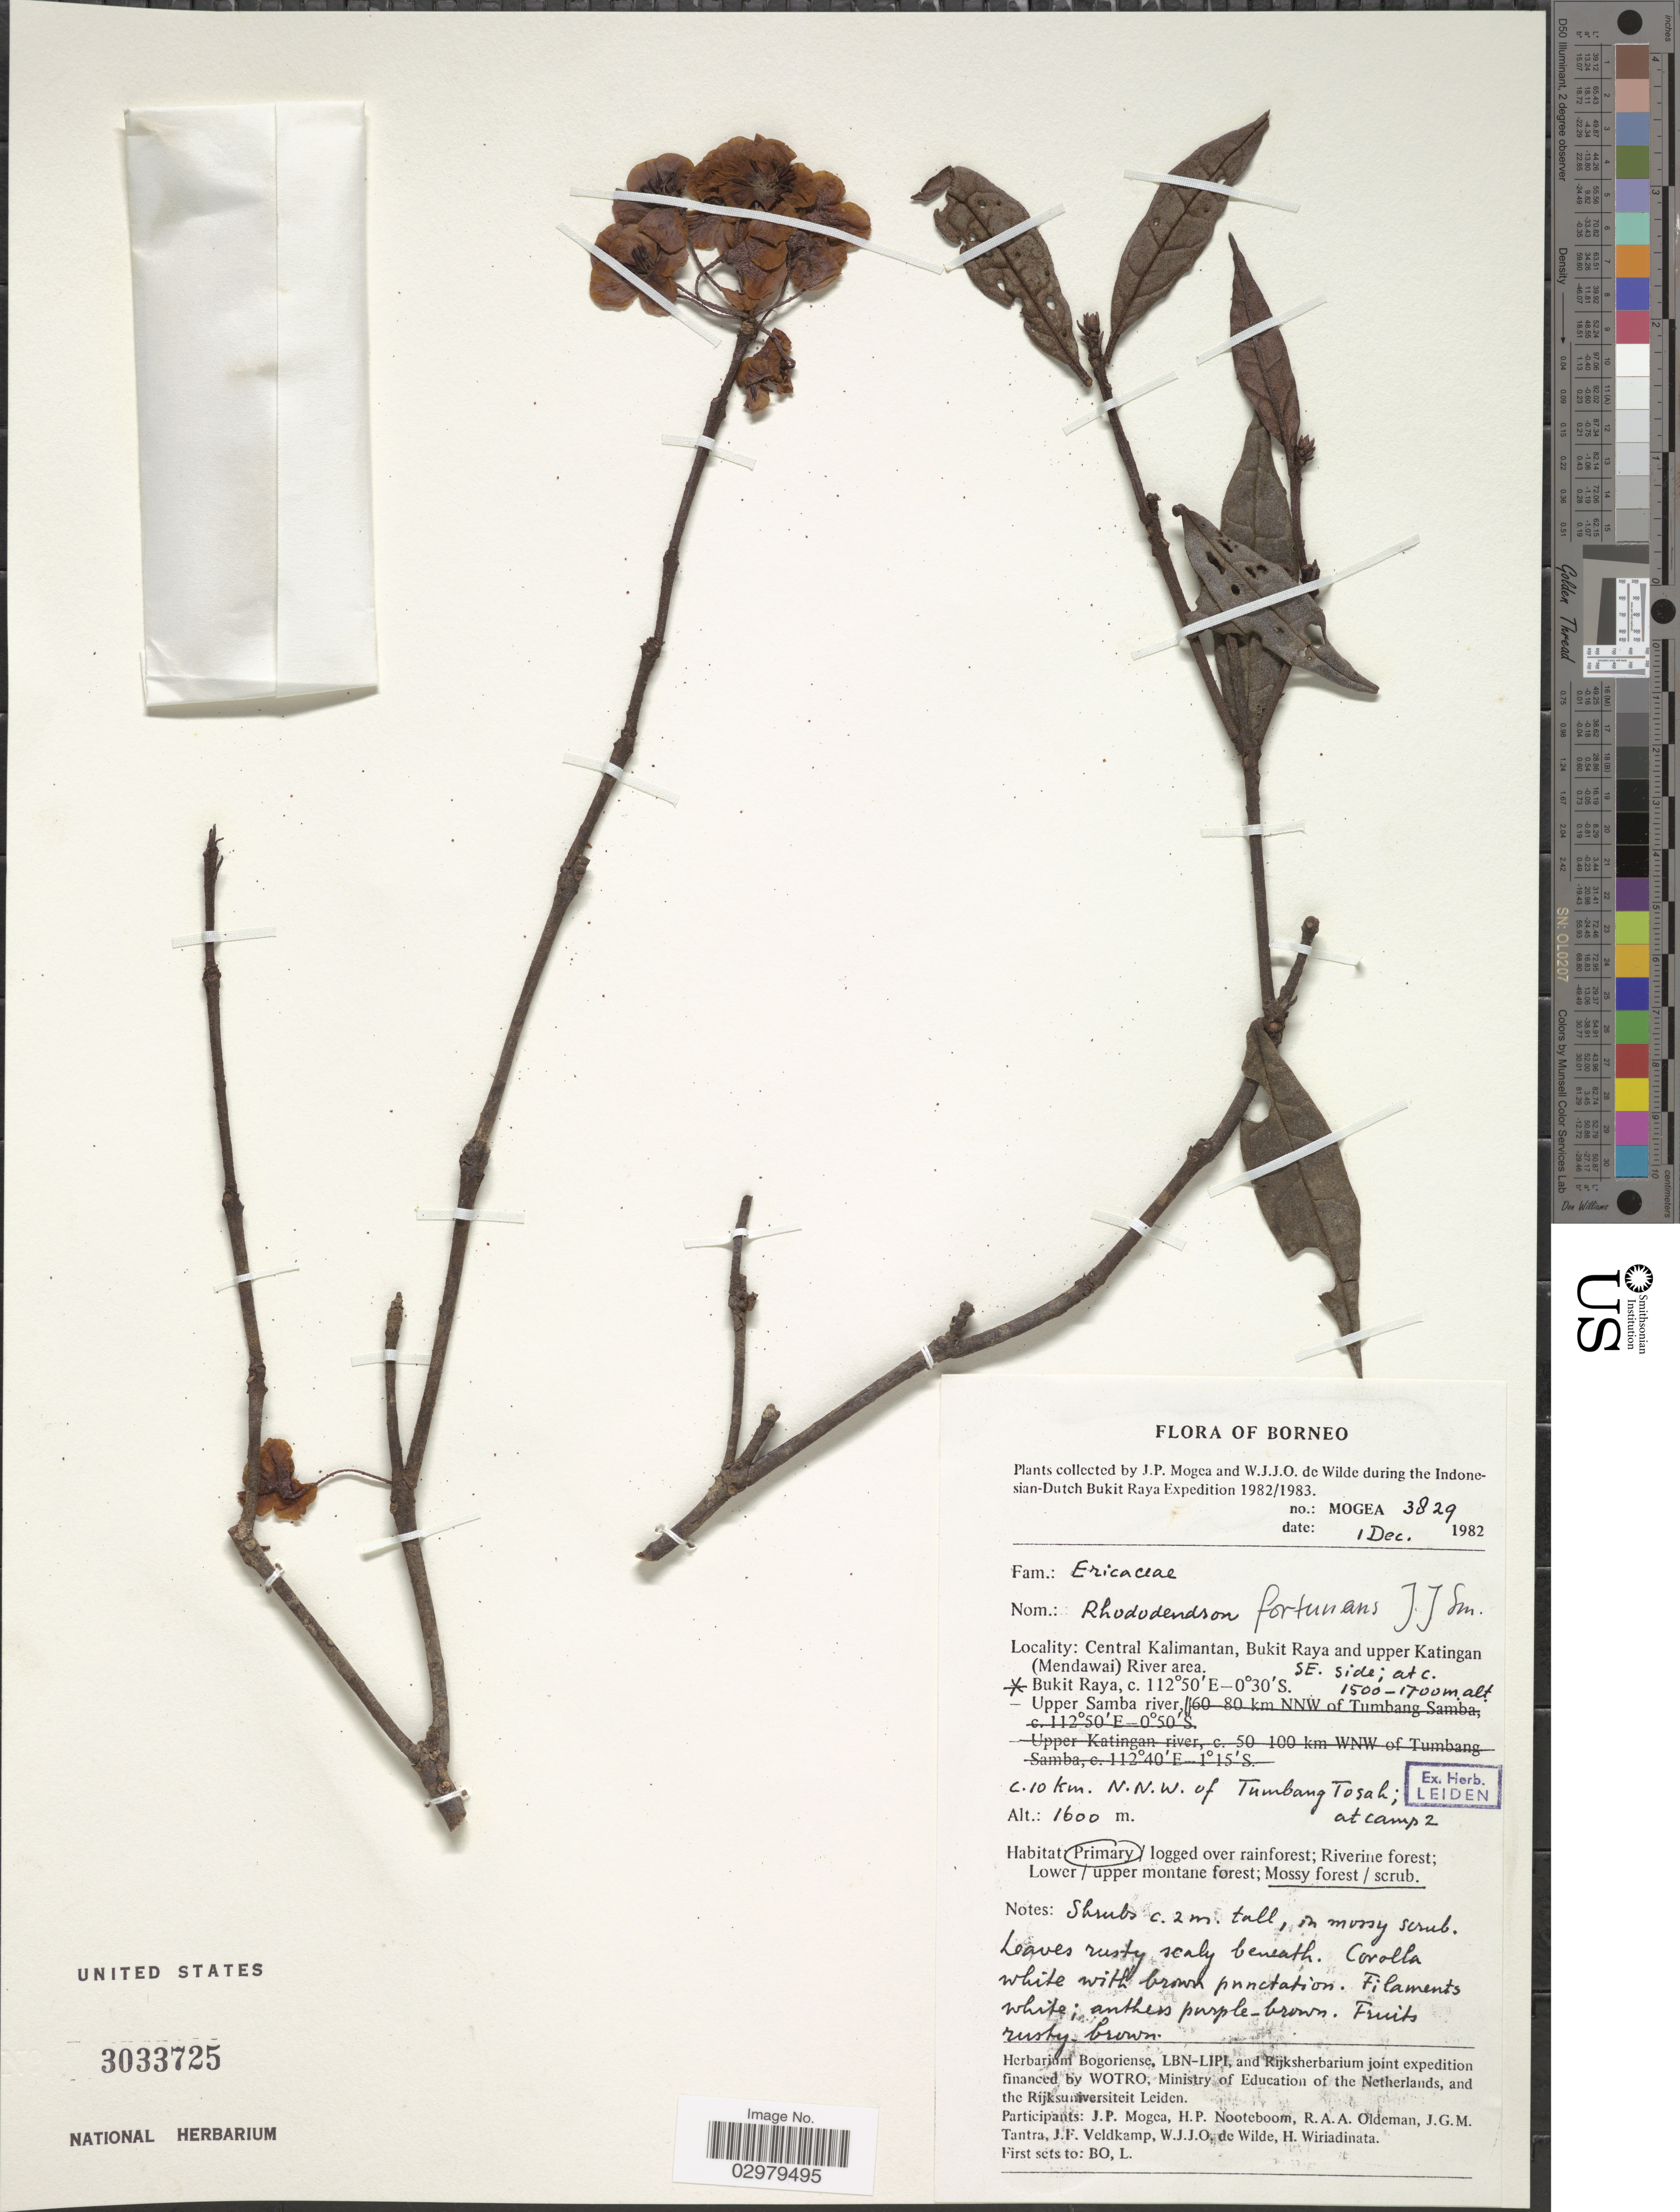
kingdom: Plantae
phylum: Tracheophyta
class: Magnoliopsida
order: Ericales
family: Ericaceae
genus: Rhododendron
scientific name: Rhododendron fortunans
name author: J.J. Sm.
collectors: J. Mogea & W. J. de Wilde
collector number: MOGEA 3829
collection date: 1982-12-01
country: Indonesia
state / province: Kalimantan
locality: Borneo. Central Kalimantan, Bukit Raya and upper Katingan (Mendawai) River area. Upper Samba river. SE. side; c. 10 km. N.N.W. of Tumbang Tosah; at camp 2.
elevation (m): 1500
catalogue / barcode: US 3033725